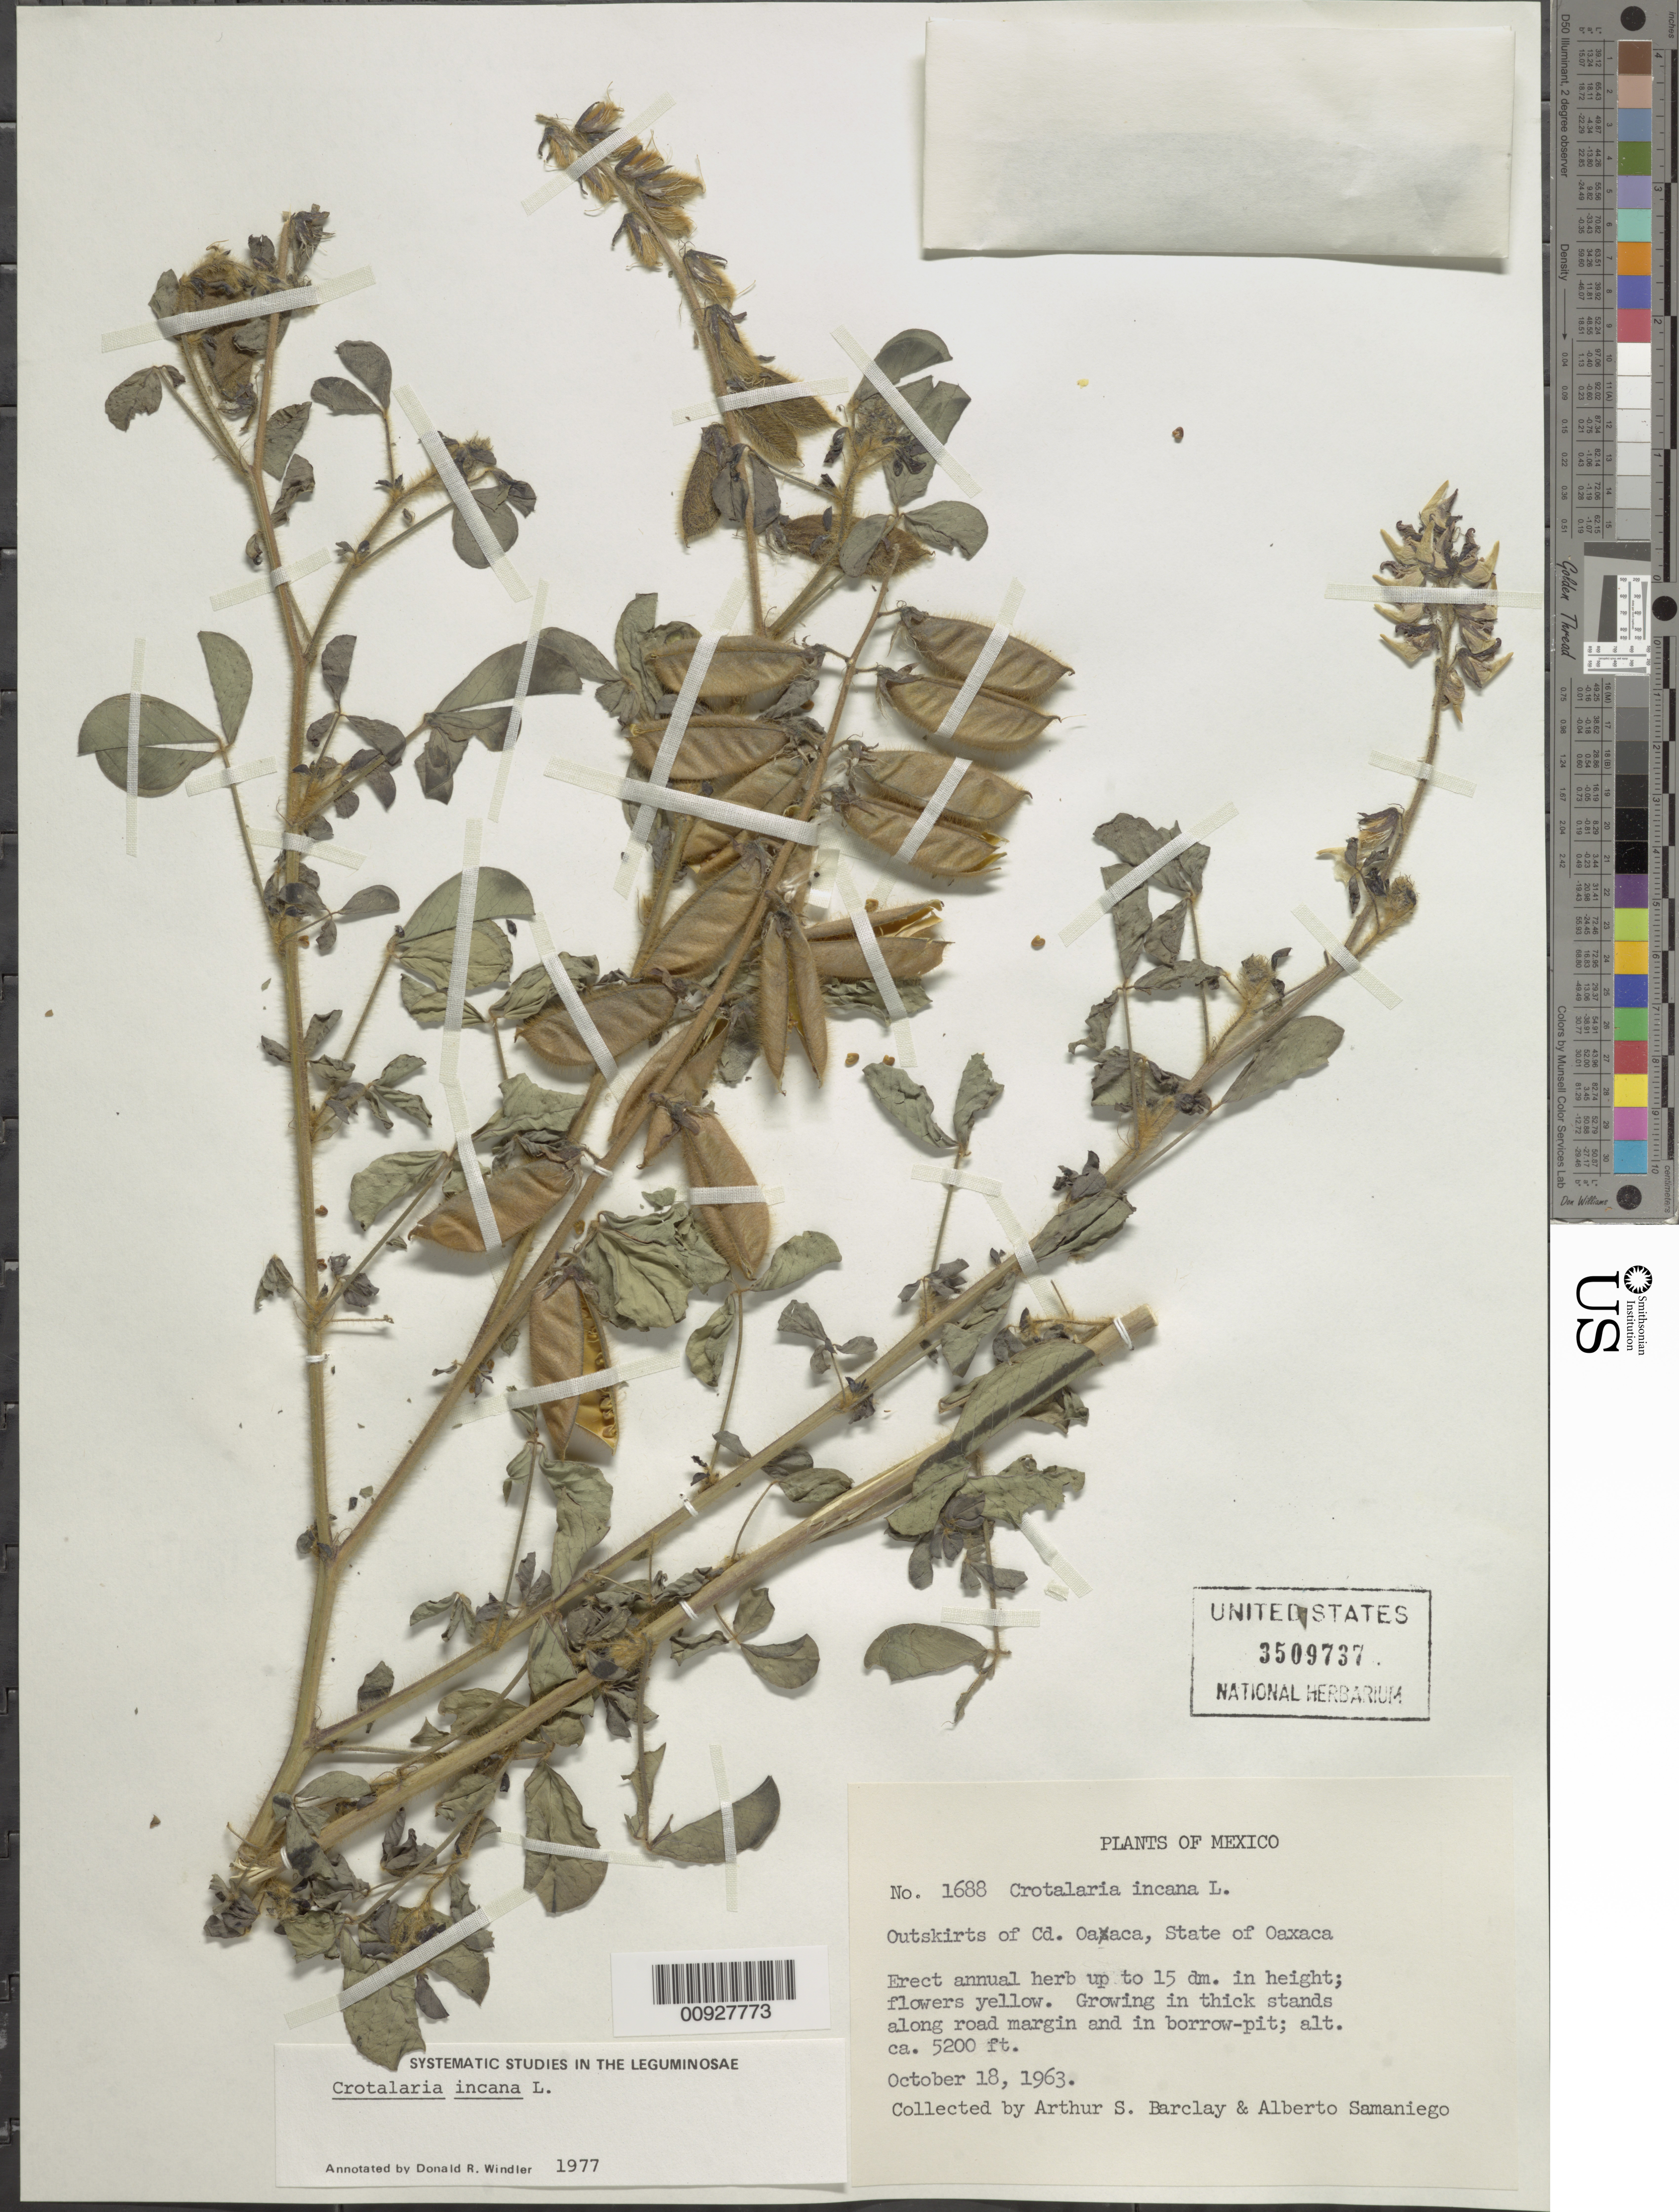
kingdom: Plantae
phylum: Tracheophyta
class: Magnoliopsida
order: Fabales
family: Fabaceae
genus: Crotalaria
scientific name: Crotalaria incana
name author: L.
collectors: A. S. Barclay & A. V. Samaniego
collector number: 1688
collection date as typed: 18 Oct 1963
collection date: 1963-10-18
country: Mexico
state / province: Oaxaca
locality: Outskirts of Cd. Oaxaca, State of Oaxaca.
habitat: Growing in thick stands along road margin and in borrow-pit.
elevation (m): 1585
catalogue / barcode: US 3509737